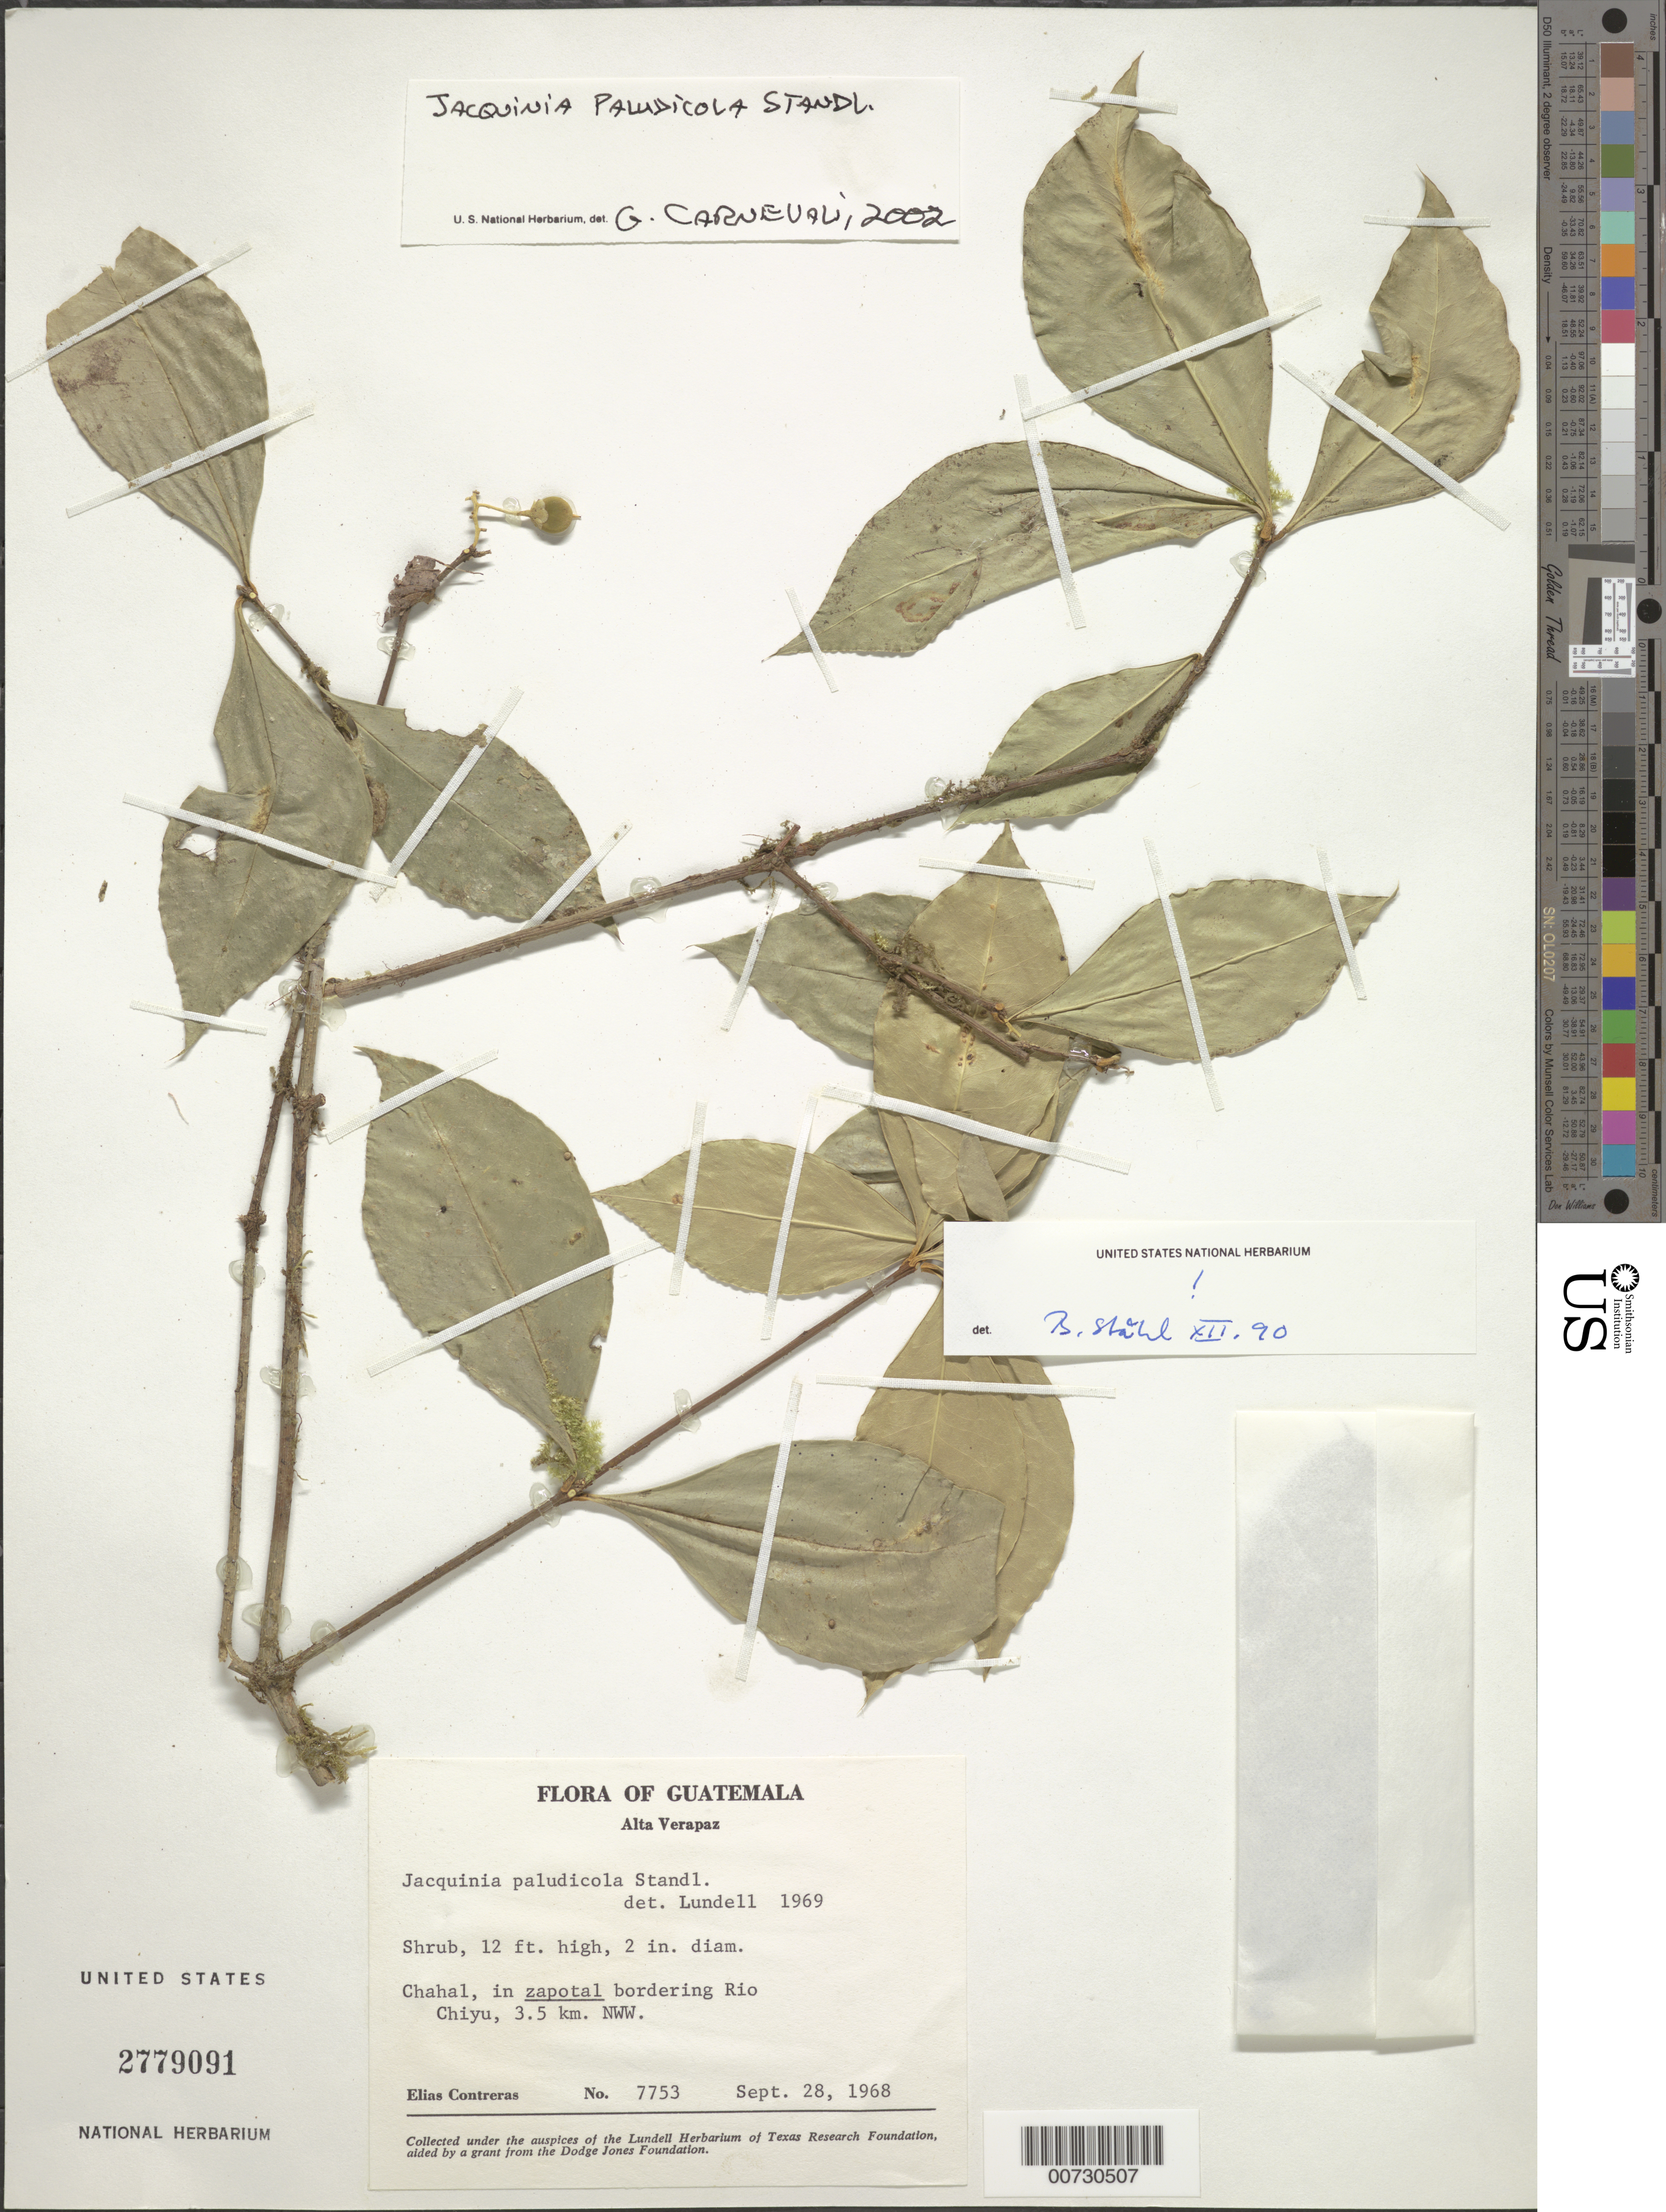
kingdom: Plantae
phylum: Tracheophyta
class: Magnoliopsida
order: Ericales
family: Primulaceae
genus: Jacquinia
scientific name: Jacquinia paludicola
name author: Standl.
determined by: Lundell, C. L.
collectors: E. Contreras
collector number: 7753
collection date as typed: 28 Sep 1968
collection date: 1968-09-28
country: Guatemala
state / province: Alta Verapaz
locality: Chahal, bordering Rio Chiyu, 3.5 km NNW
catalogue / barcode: US 2779091